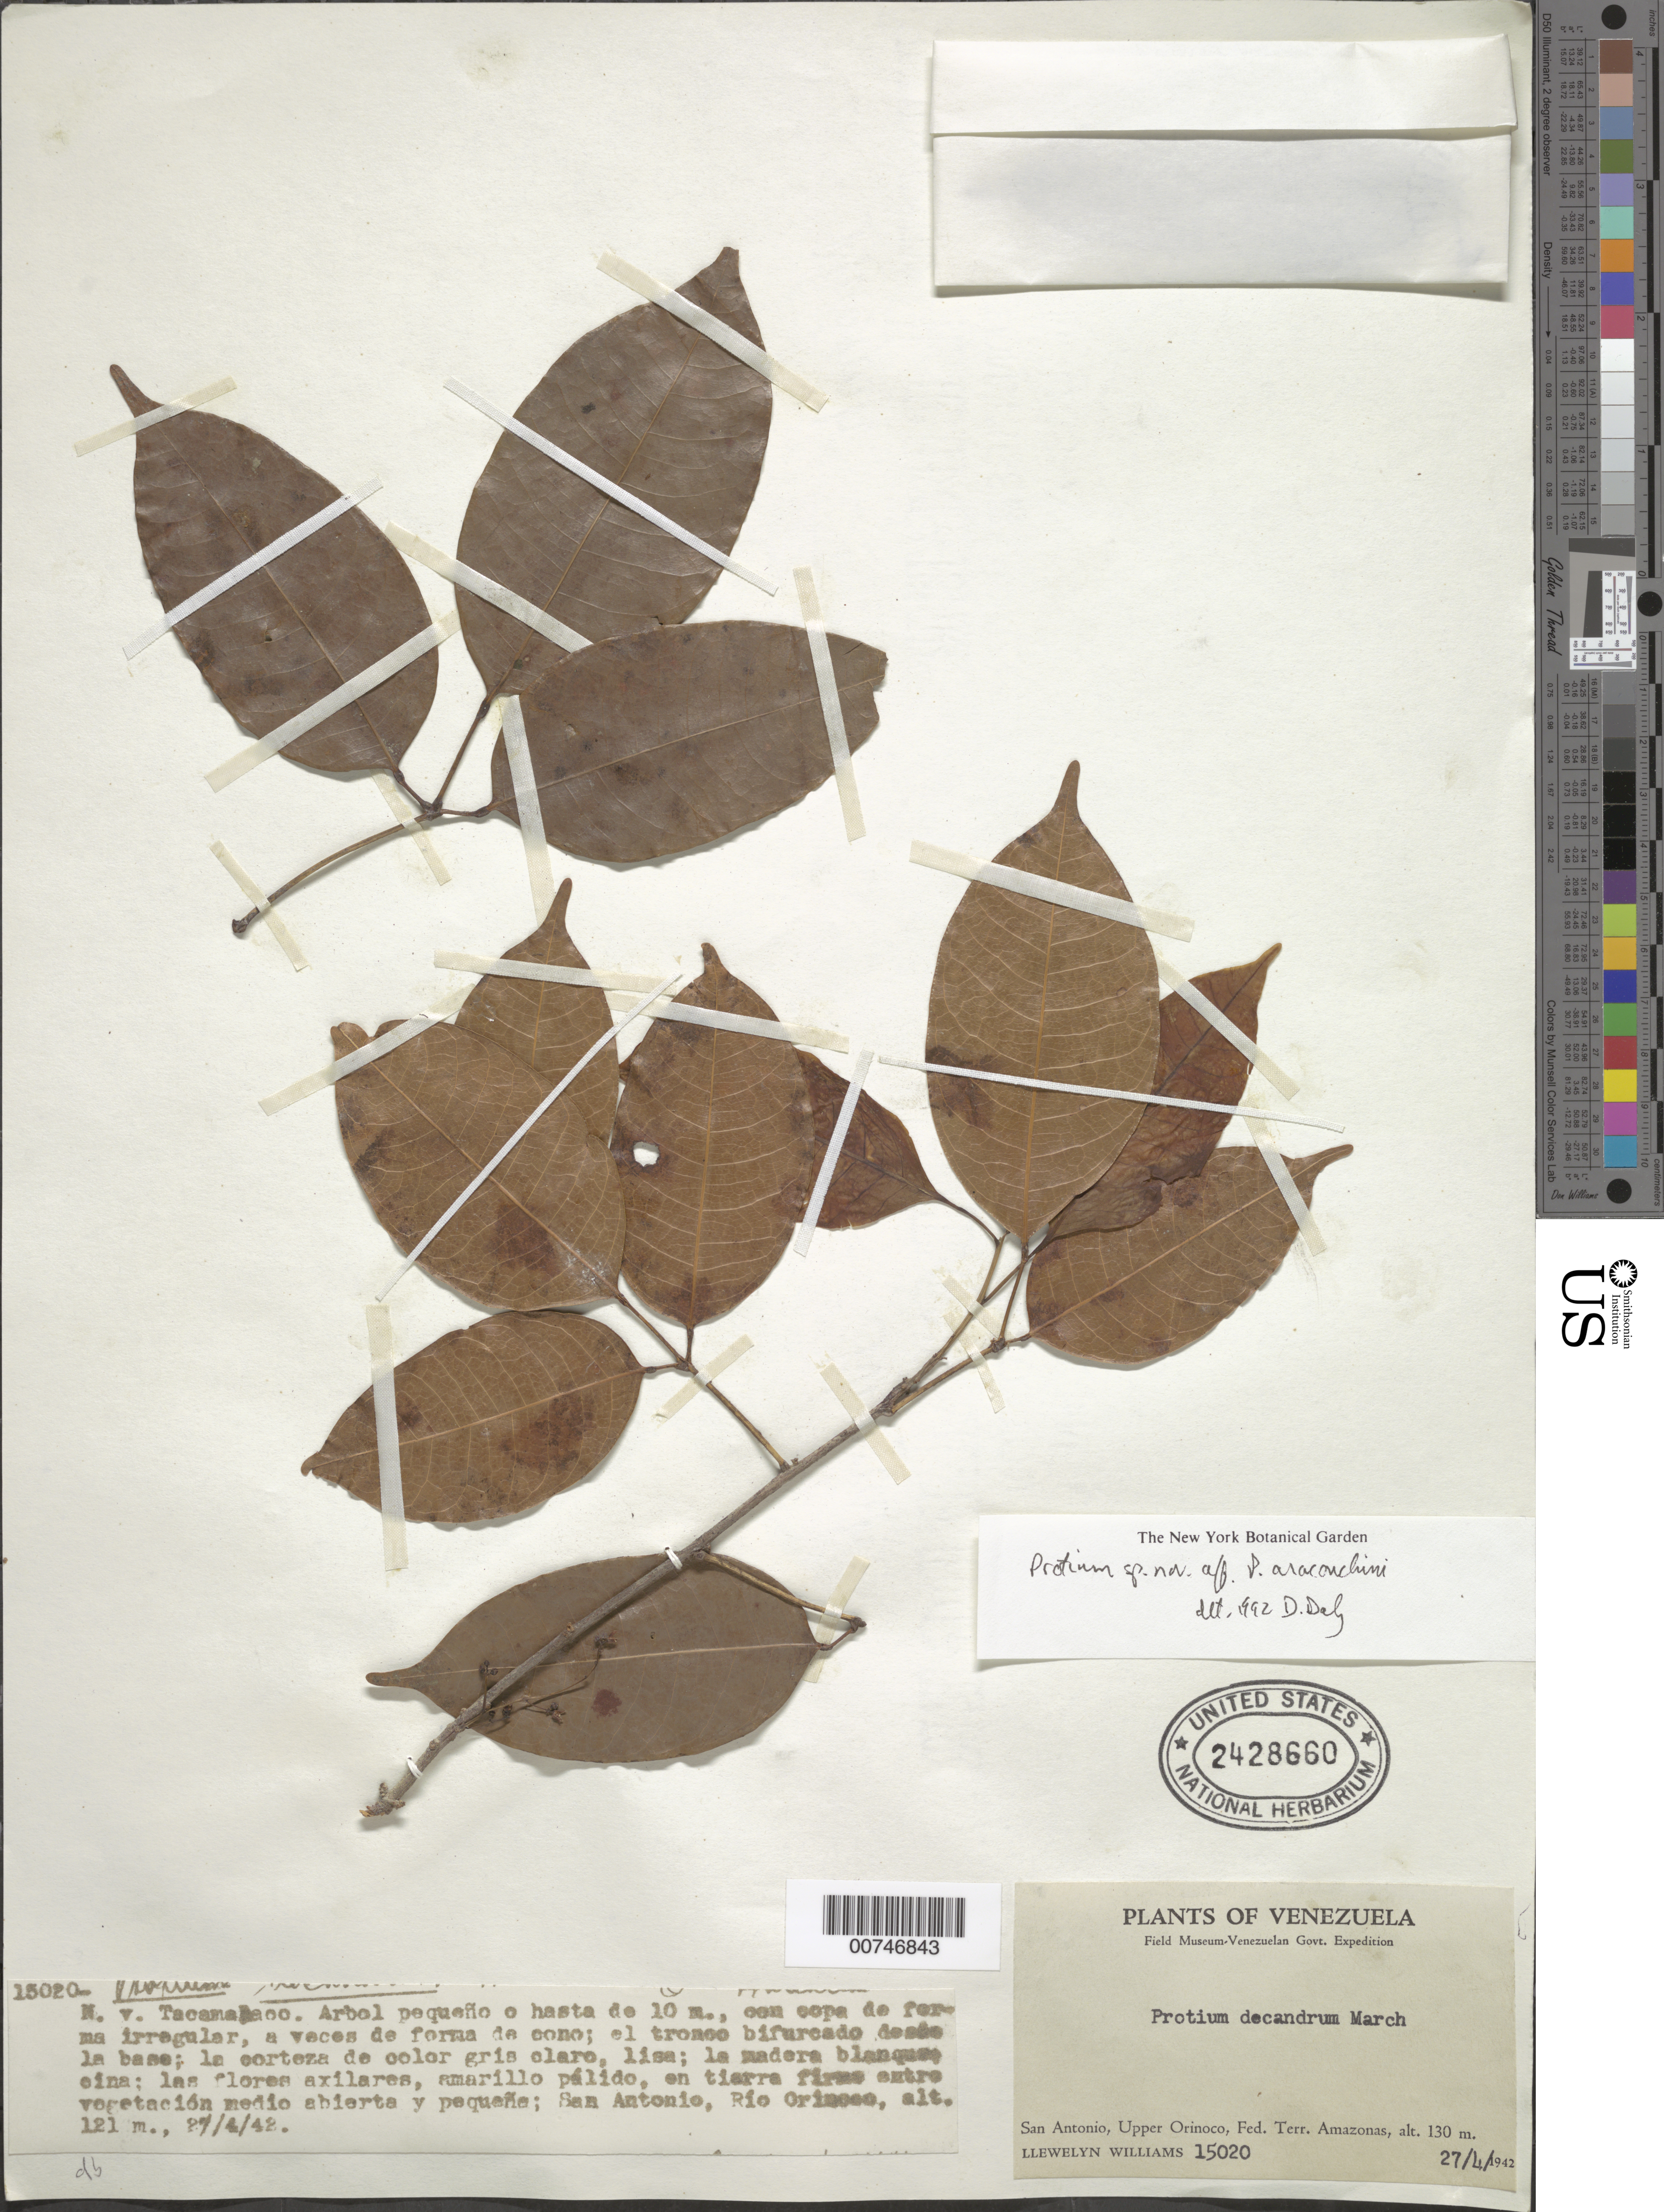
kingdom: Plantae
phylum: Tracheophyta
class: Magnoliopsida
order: Sapindales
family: Burseraceae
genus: Protium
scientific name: Protium aracouchini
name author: (Aubl.) Marchand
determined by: Daly, D. C.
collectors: Ll. Williams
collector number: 15020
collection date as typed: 27-Apr-42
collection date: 1942-04-27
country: Venezuela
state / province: Amazonas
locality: San Antonio, Río Orinoco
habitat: Tierra firme entre vegetación medio abierta y pequeña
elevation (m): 125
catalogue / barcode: US 2428660